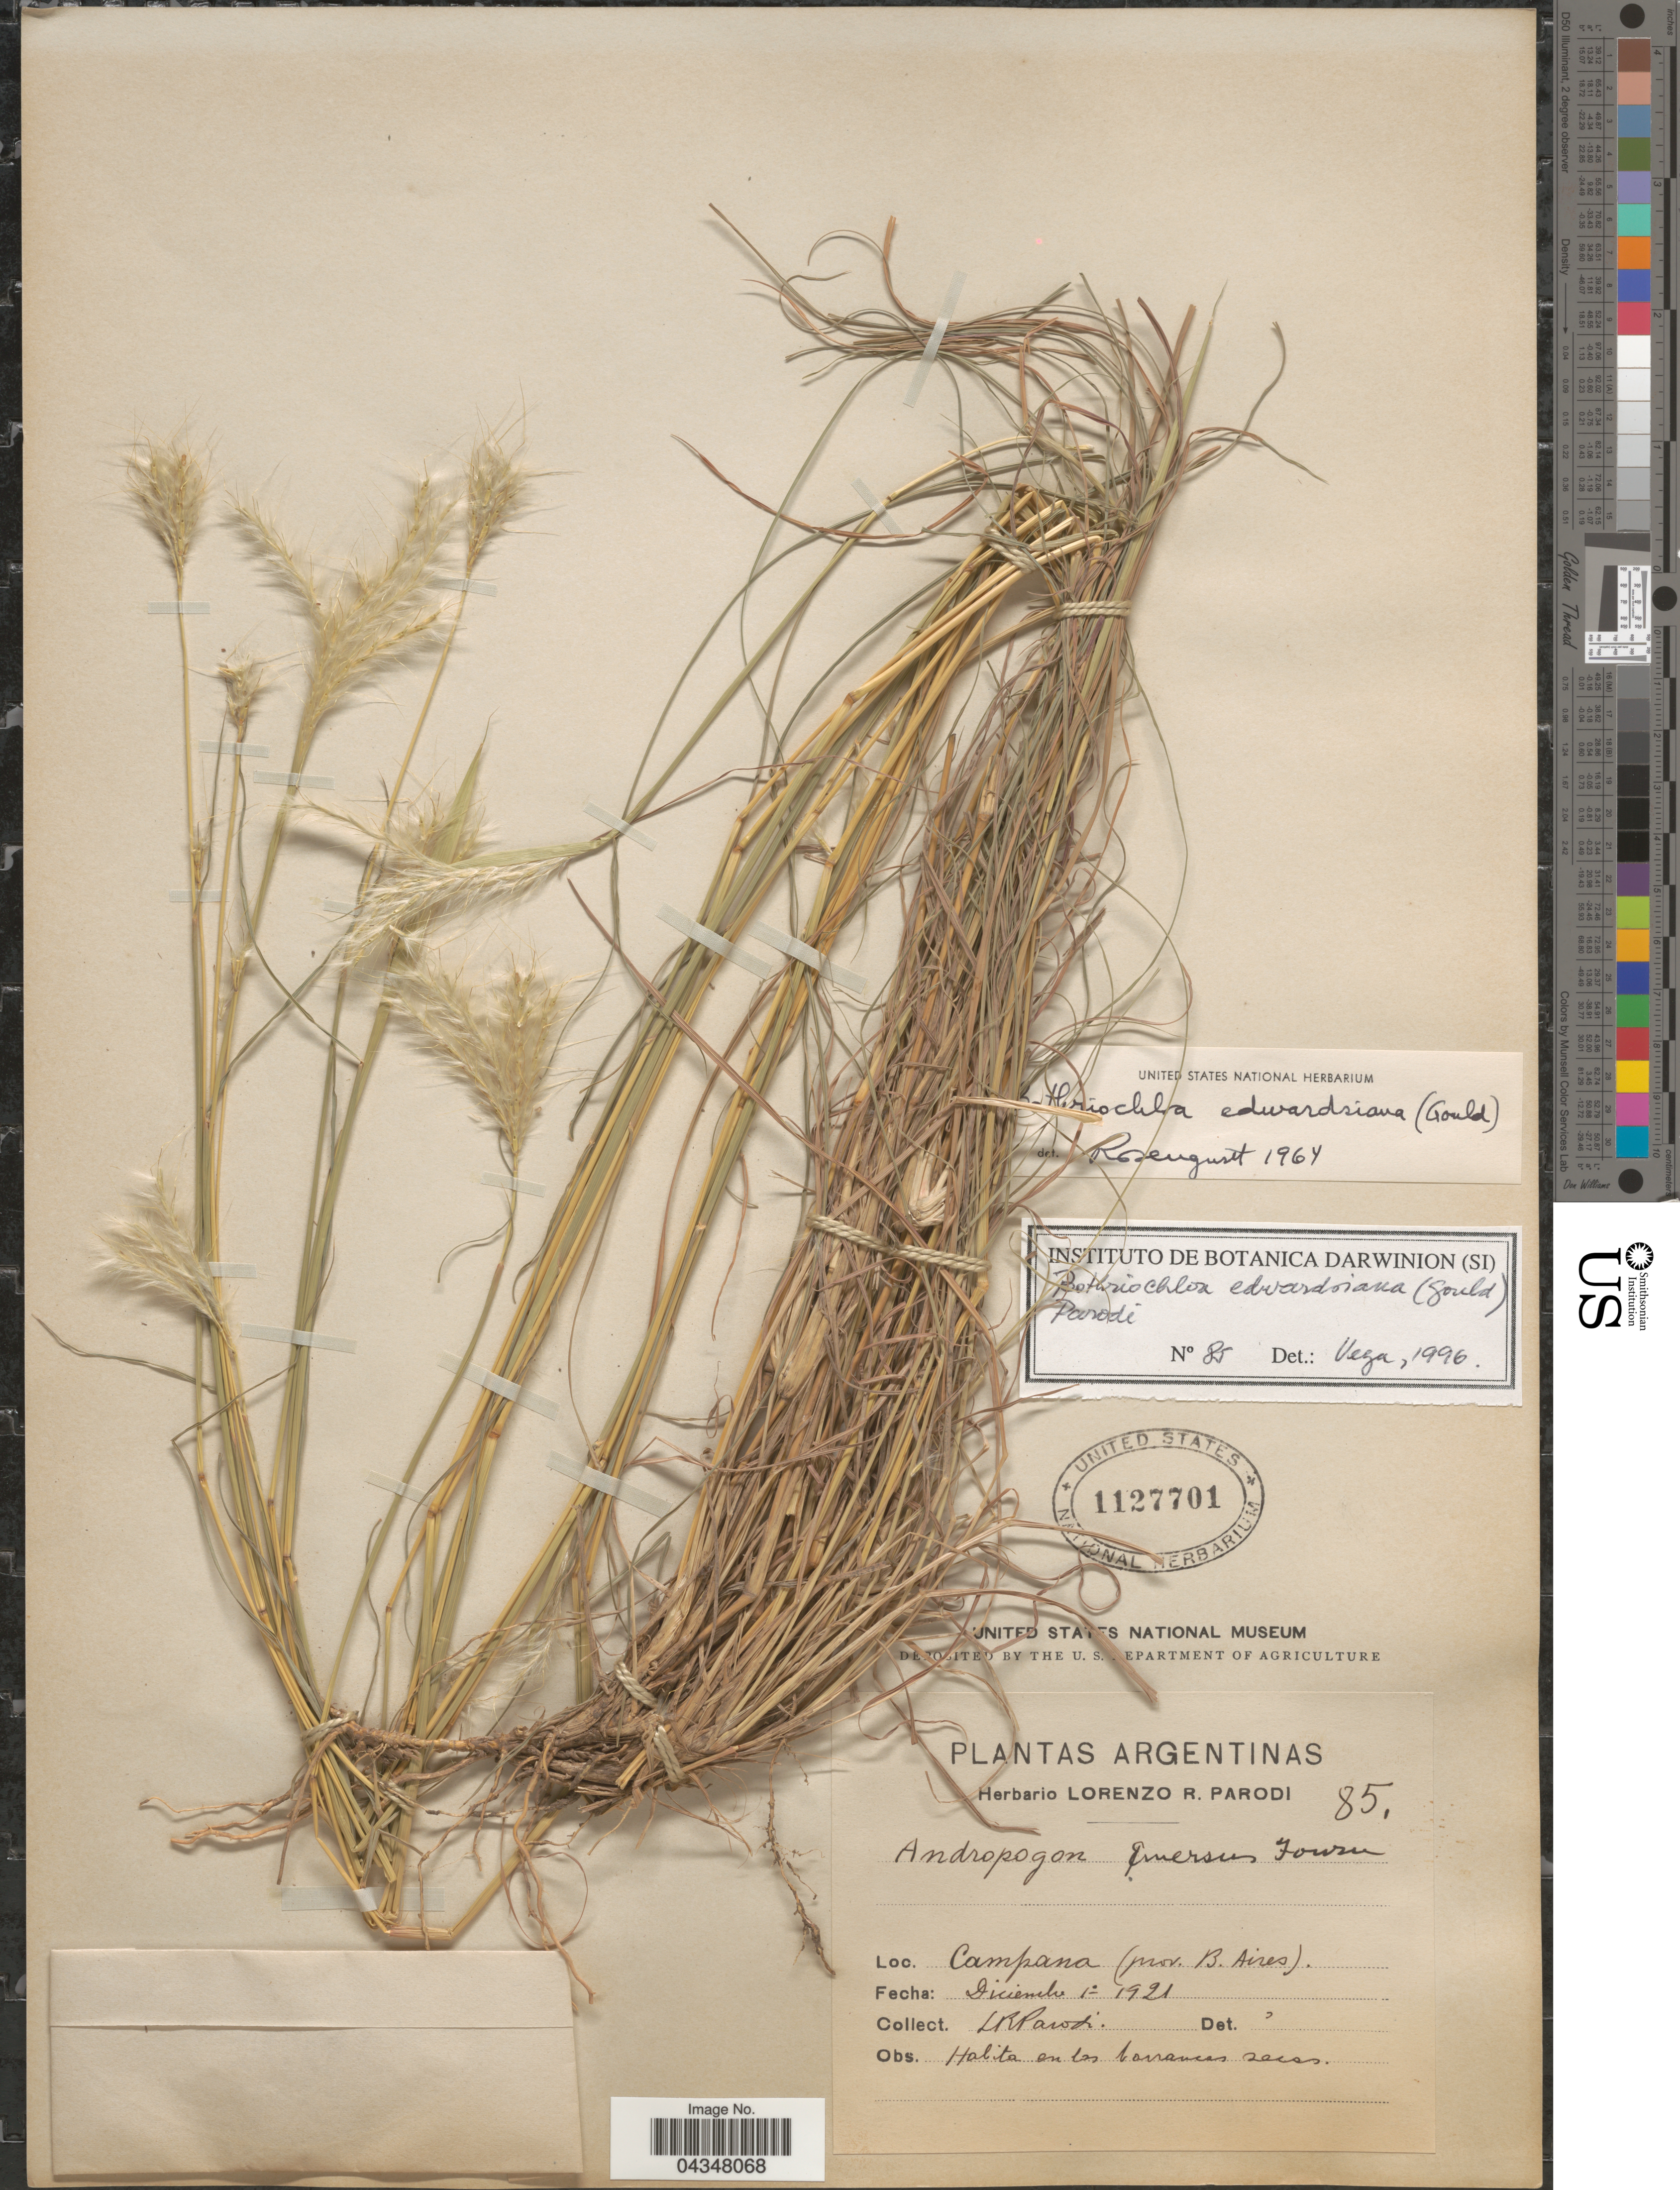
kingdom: Plantae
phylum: Tracheophyta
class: Liliopsida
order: Poales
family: Poaceae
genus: Bothriochloa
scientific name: Bothriochloa edwardsiana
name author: (Gould) Parodi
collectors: L. R. Parodi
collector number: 85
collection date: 1921-12-01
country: Argentina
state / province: Buenos Aires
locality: Campana.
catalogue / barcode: US 1127701